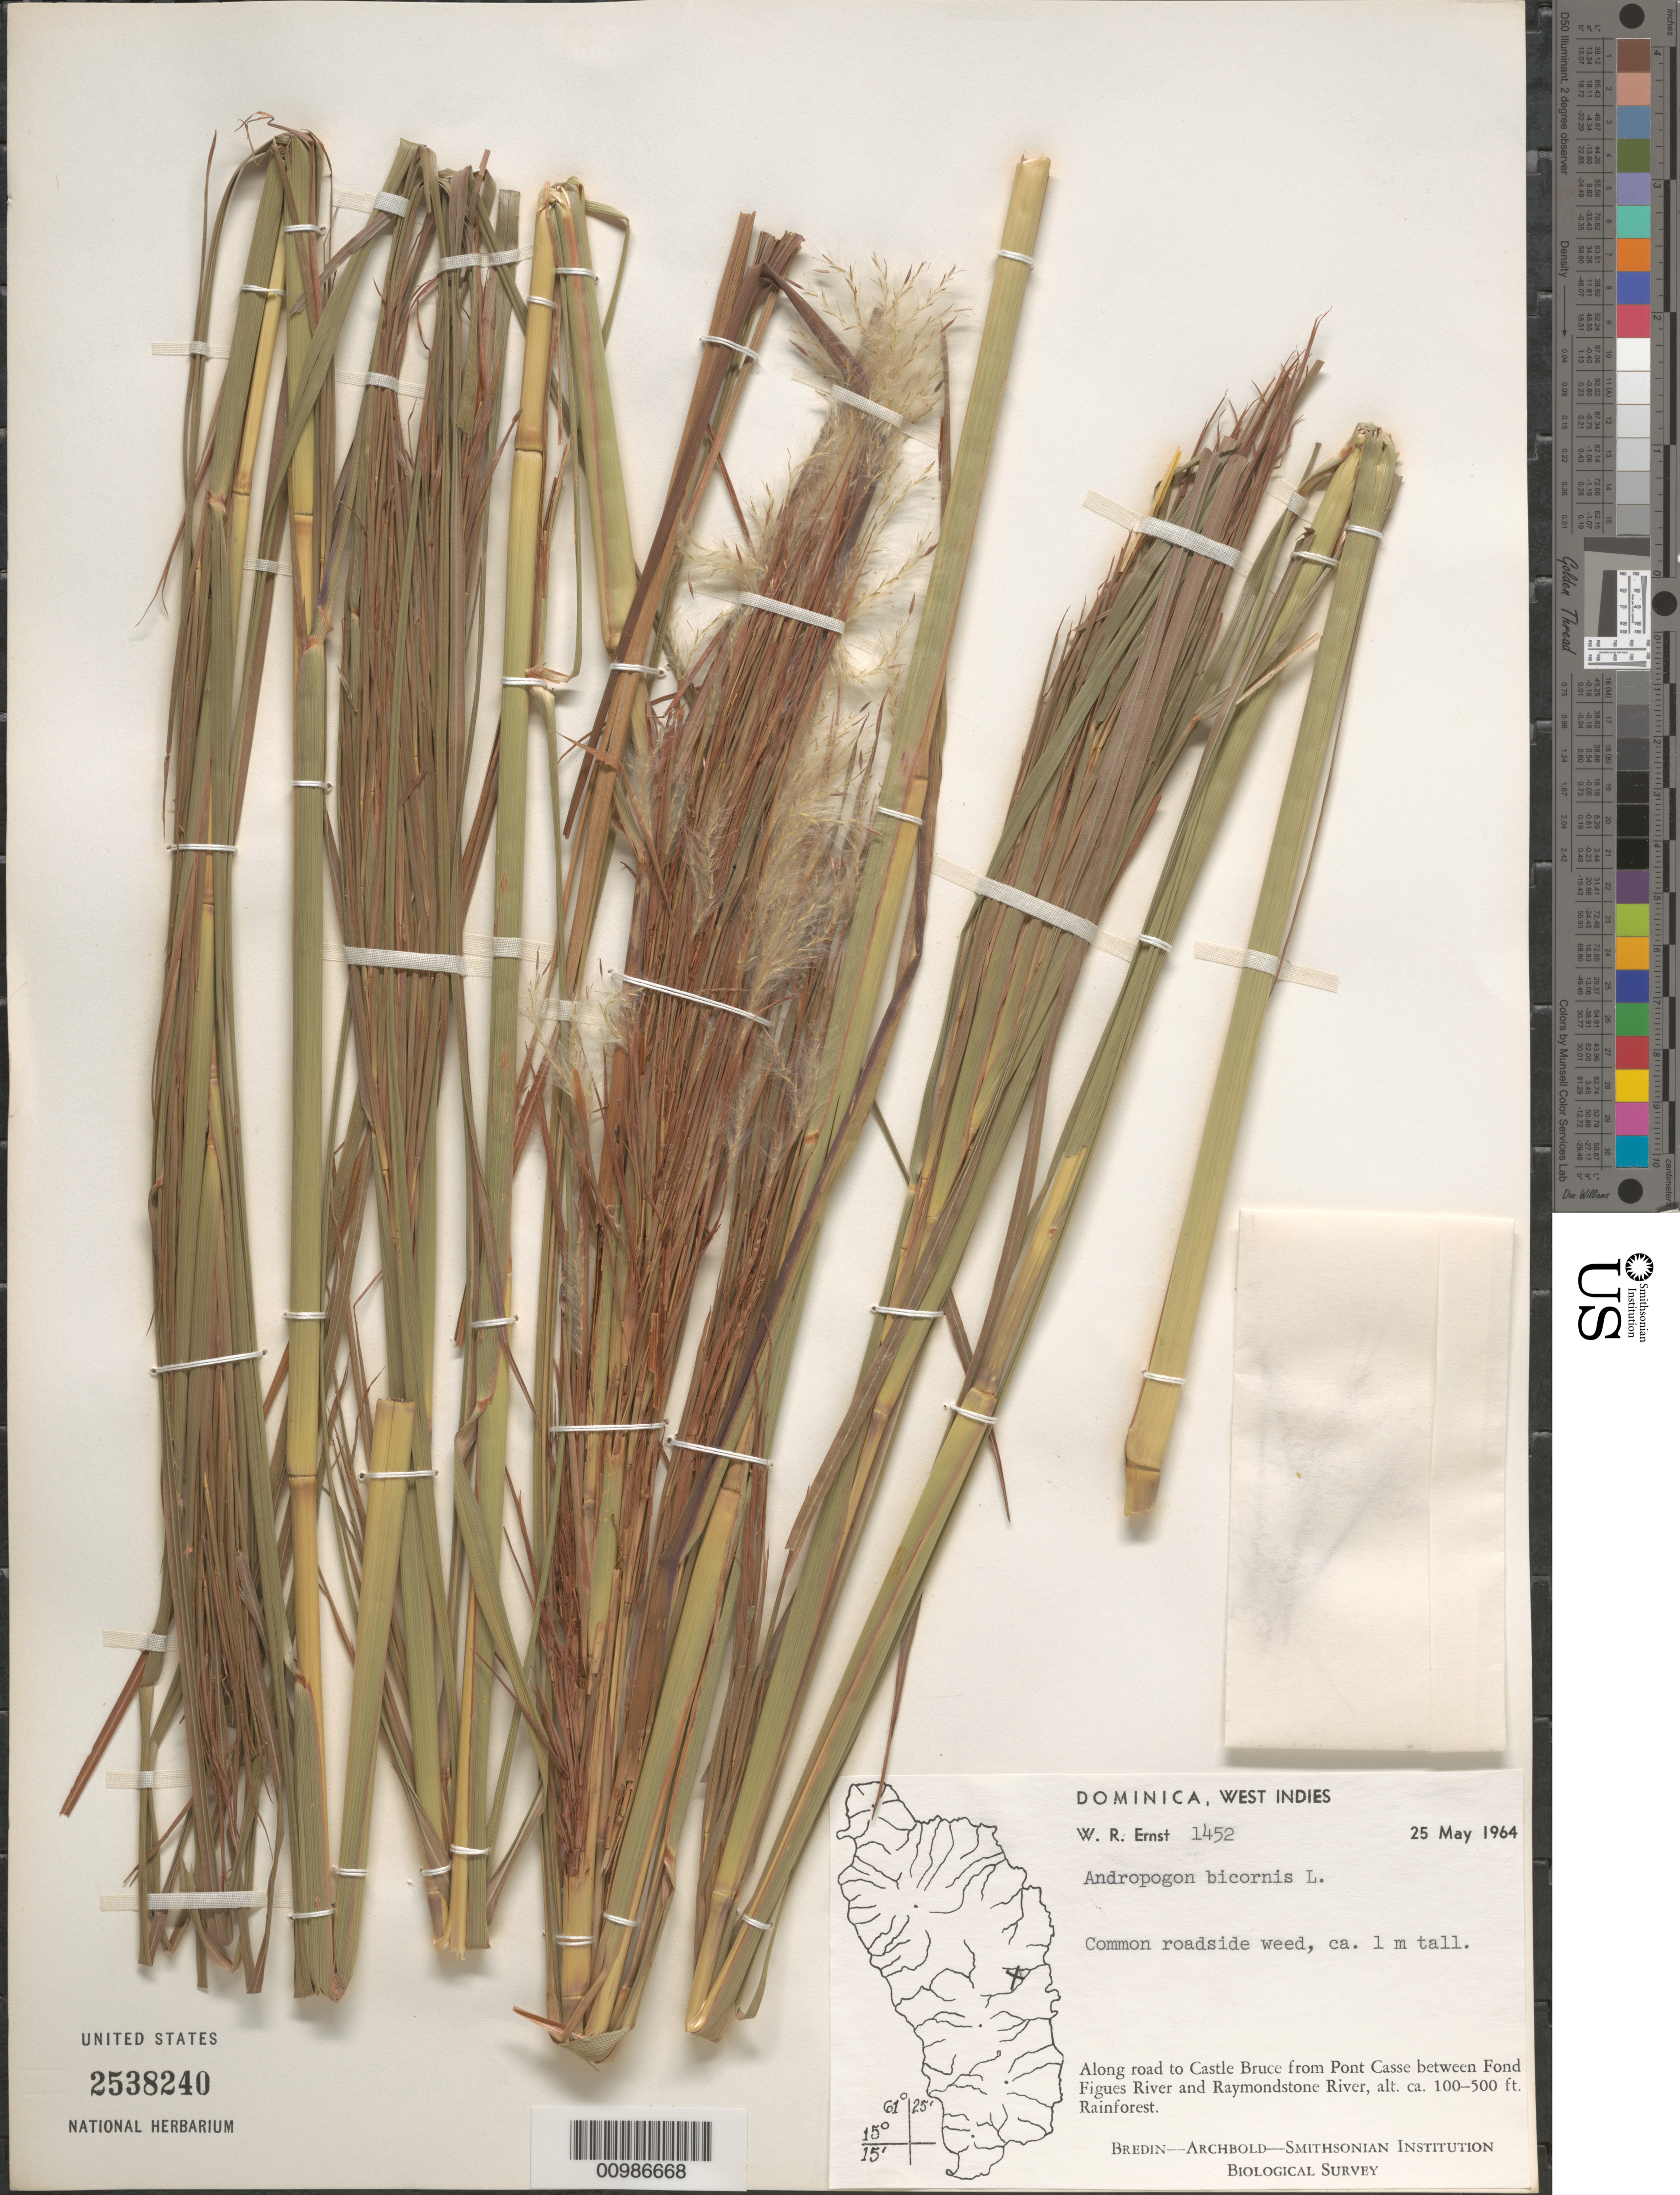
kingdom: Plantae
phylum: Tracheophyta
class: Liliopsida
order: Poales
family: Poaceae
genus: Andropogon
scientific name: Andropogon bicornis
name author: L.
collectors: W. R. Ernst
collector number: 1452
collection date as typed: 25 May 1964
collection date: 1964-05-25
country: Dominica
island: Dominica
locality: Along road to Castle Bruce from Pont Casse between Fond Figues River and Raymondstone River.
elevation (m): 30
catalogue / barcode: US 2538240